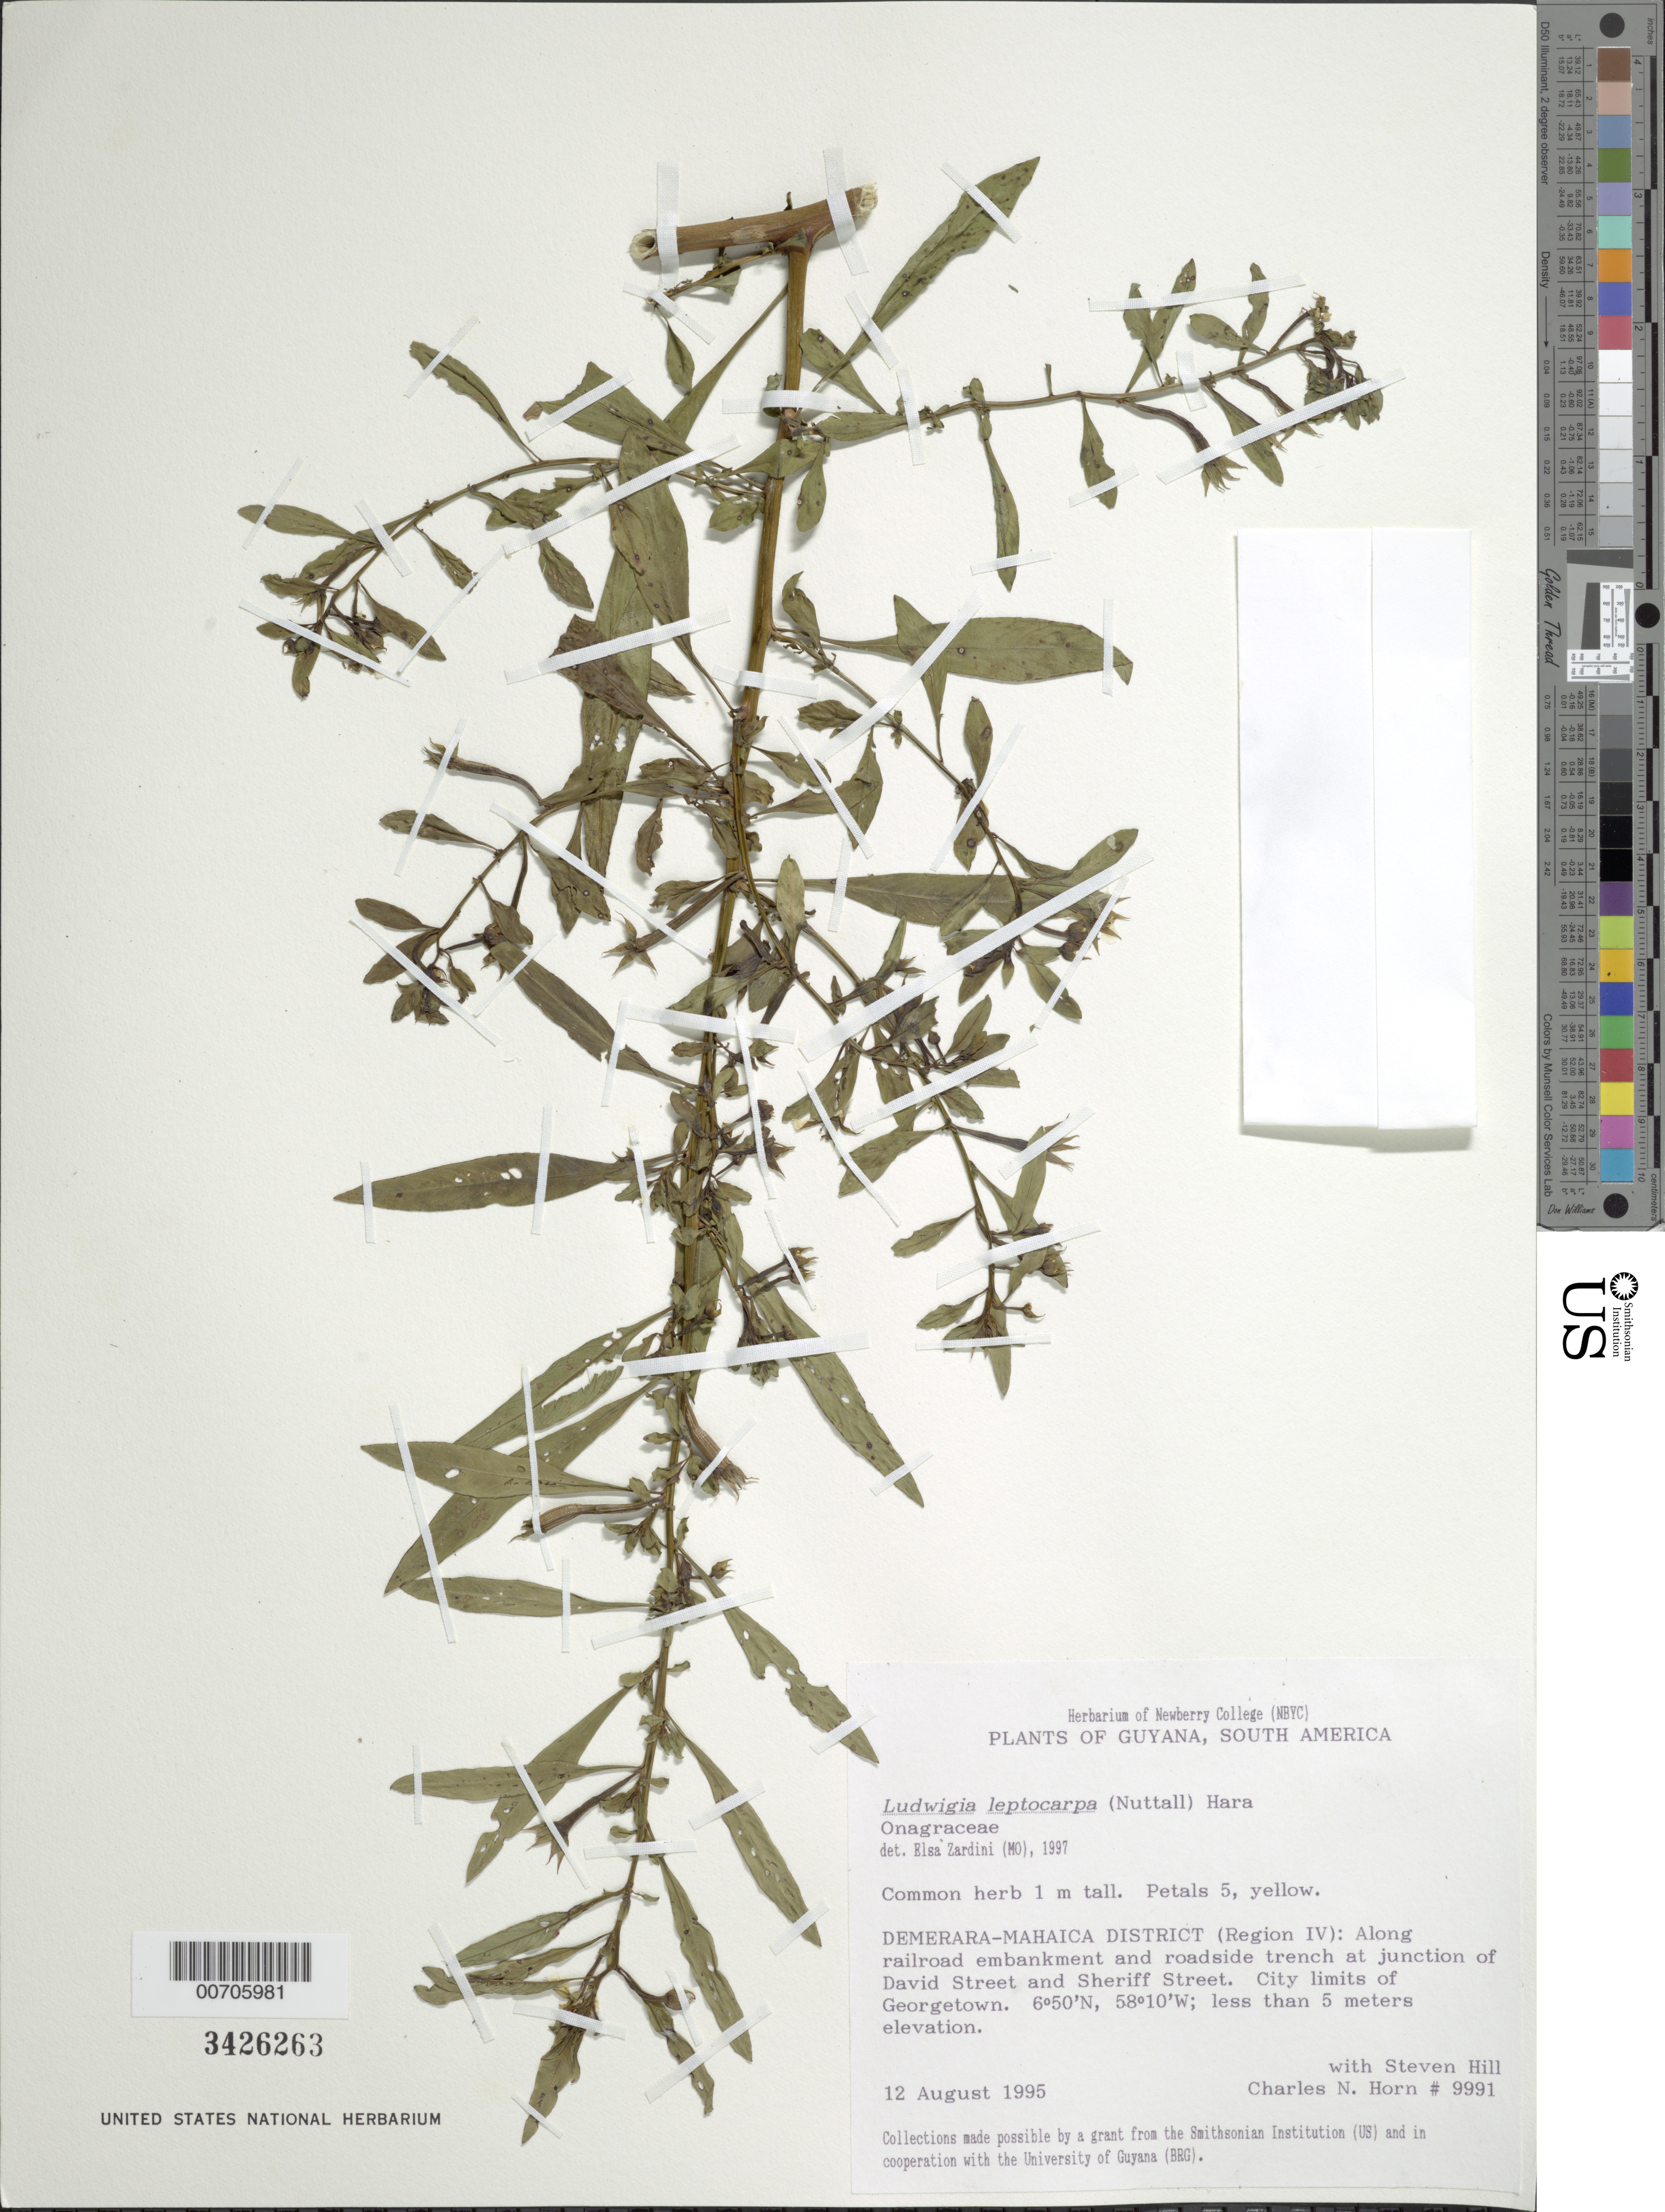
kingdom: Plantae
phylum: Tracheophyta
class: Magnoliopsida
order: Myrtales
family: Onagraceae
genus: Ludwigia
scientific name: Ludwigia leptocarpa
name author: (Nutt.) H. Hara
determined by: Zardini, E. M.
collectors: C. N. Horn & S. Hill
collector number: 9991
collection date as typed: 12-Aug-95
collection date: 1995-08-12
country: Guyana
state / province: Demerara-Mahaica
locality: Georgetown, junction of Sheriff Street & David Street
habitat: Along railroad embankment and roadside trench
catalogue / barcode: US 3426263